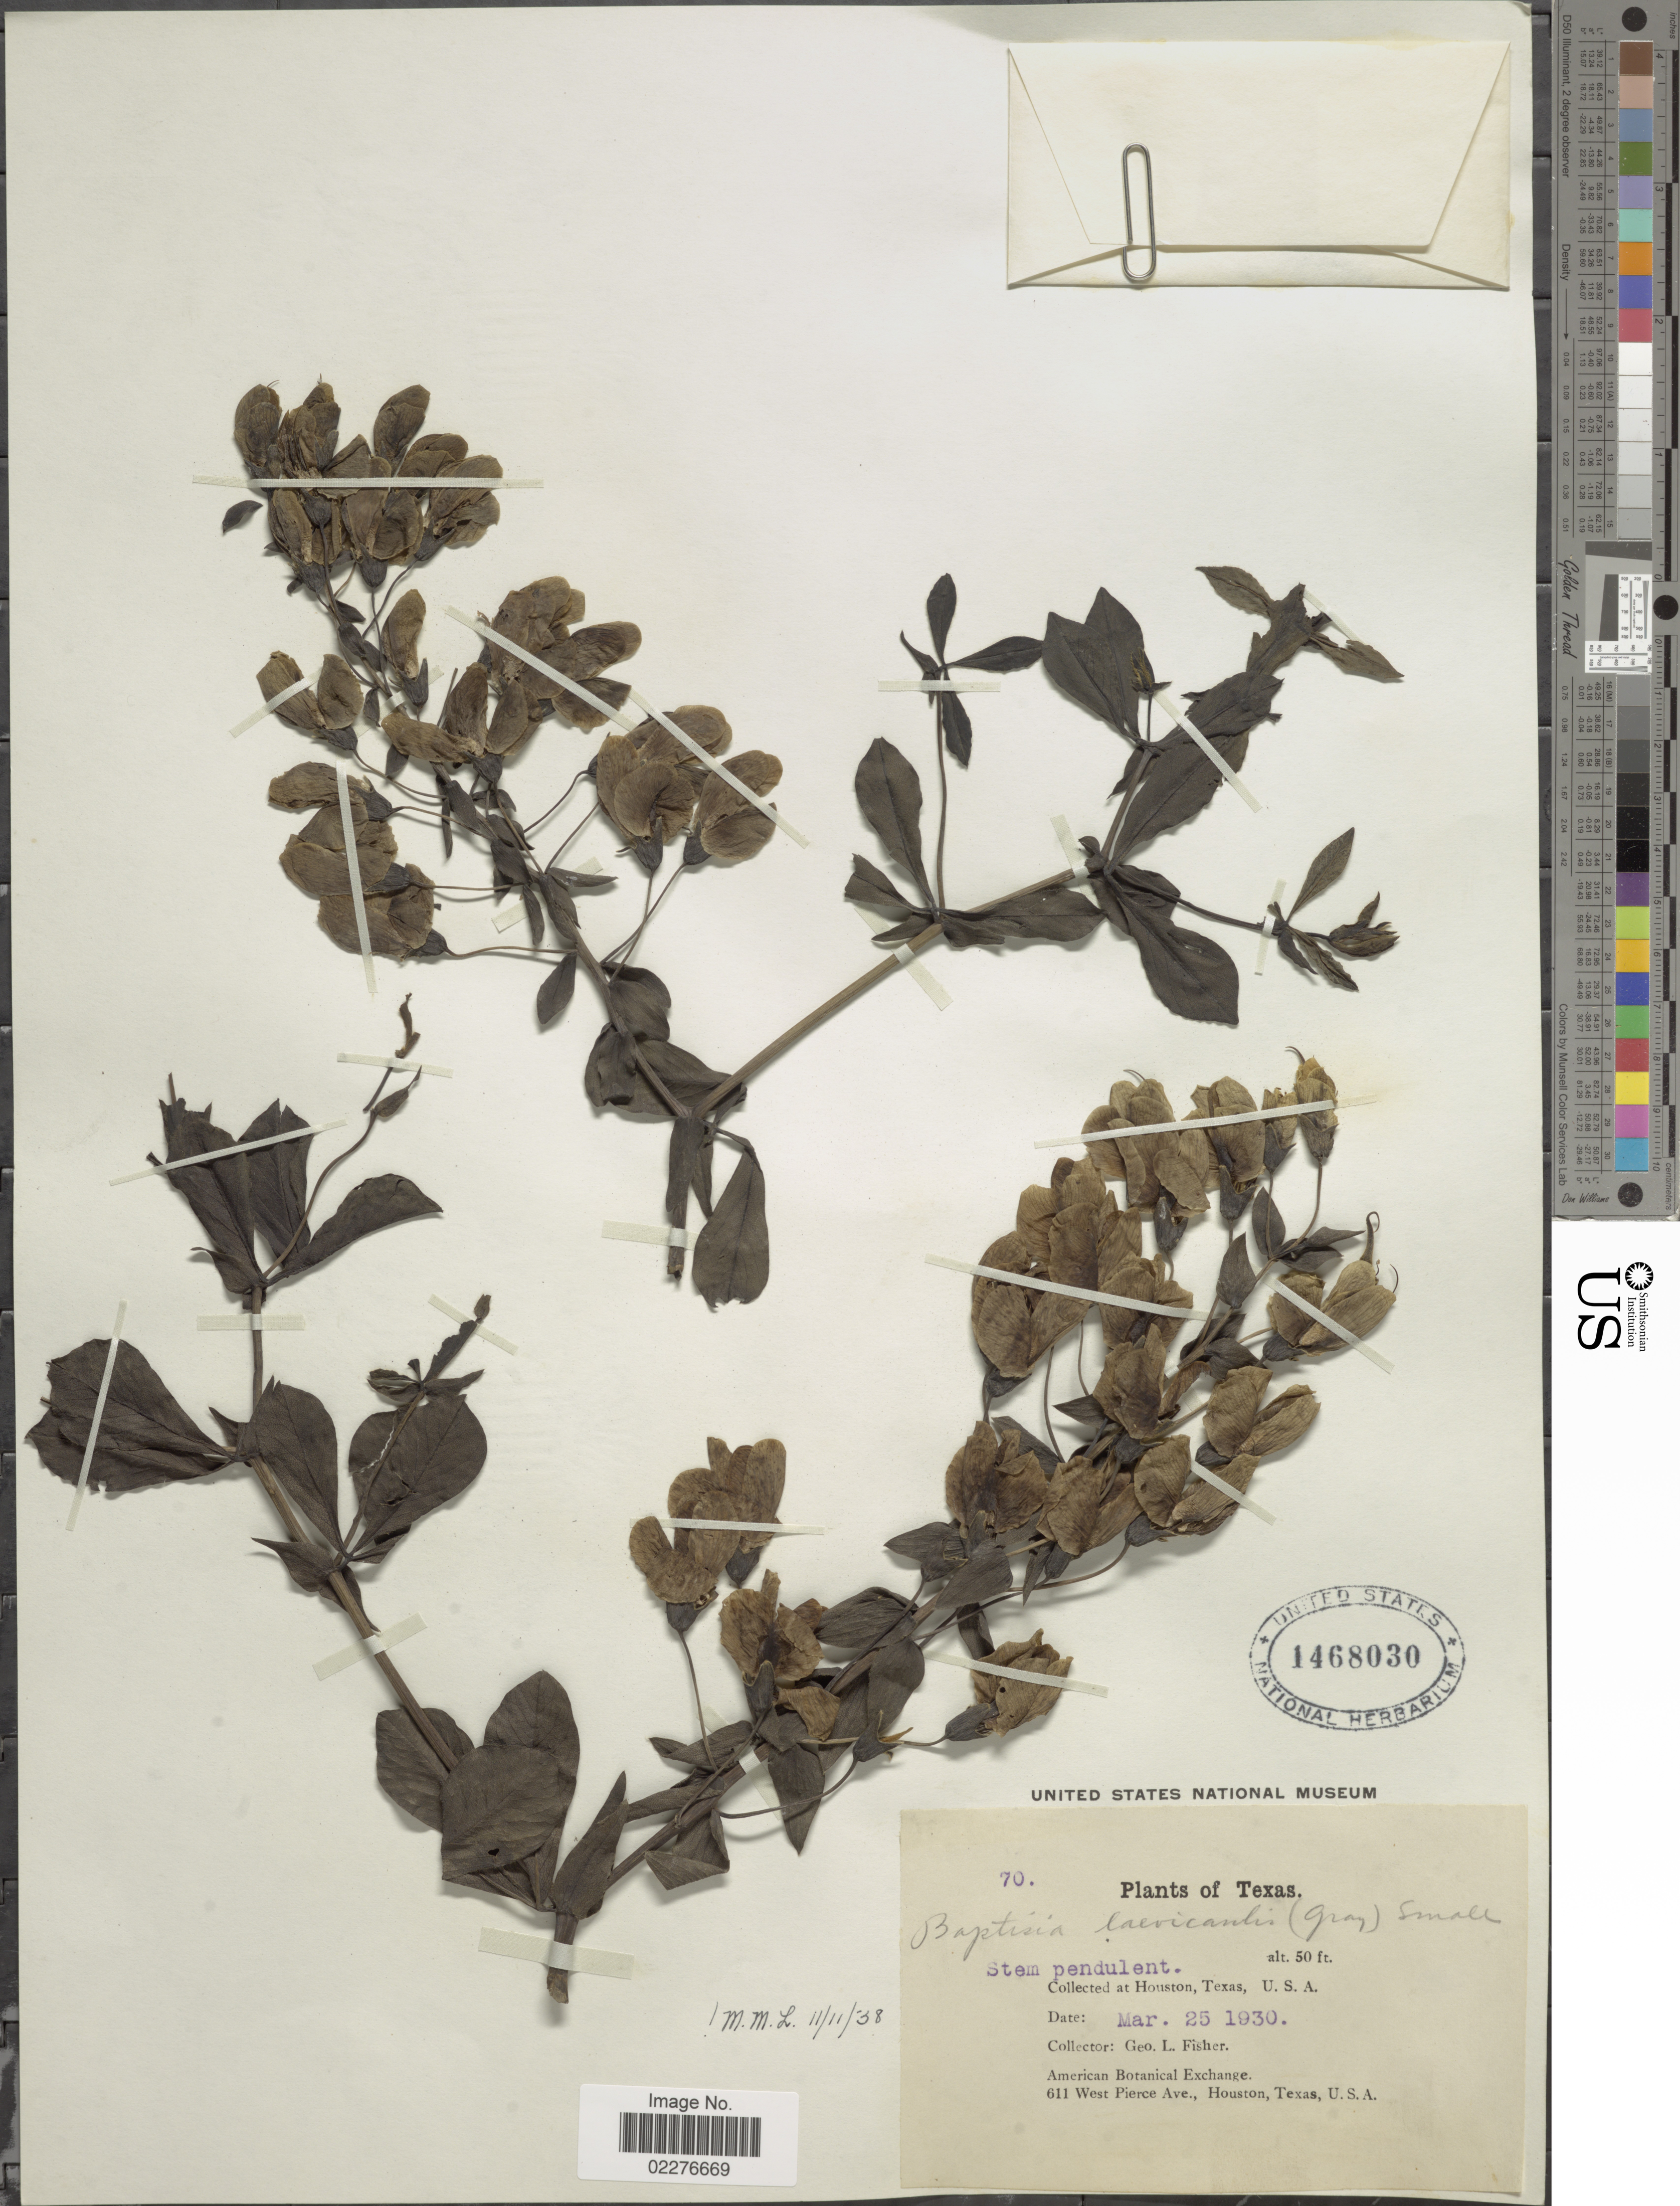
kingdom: Plantae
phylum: Tracheophyta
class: Magnoliopsida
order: Fabales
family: Fabaceae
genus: Baptisia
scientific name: Baptisia laevicaulis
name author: (Canby) Small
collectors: G. L. Fisher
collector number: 70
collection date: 1930-03-25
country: United States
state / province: Texas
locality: Houston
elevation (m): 15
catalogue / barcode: US 1468030